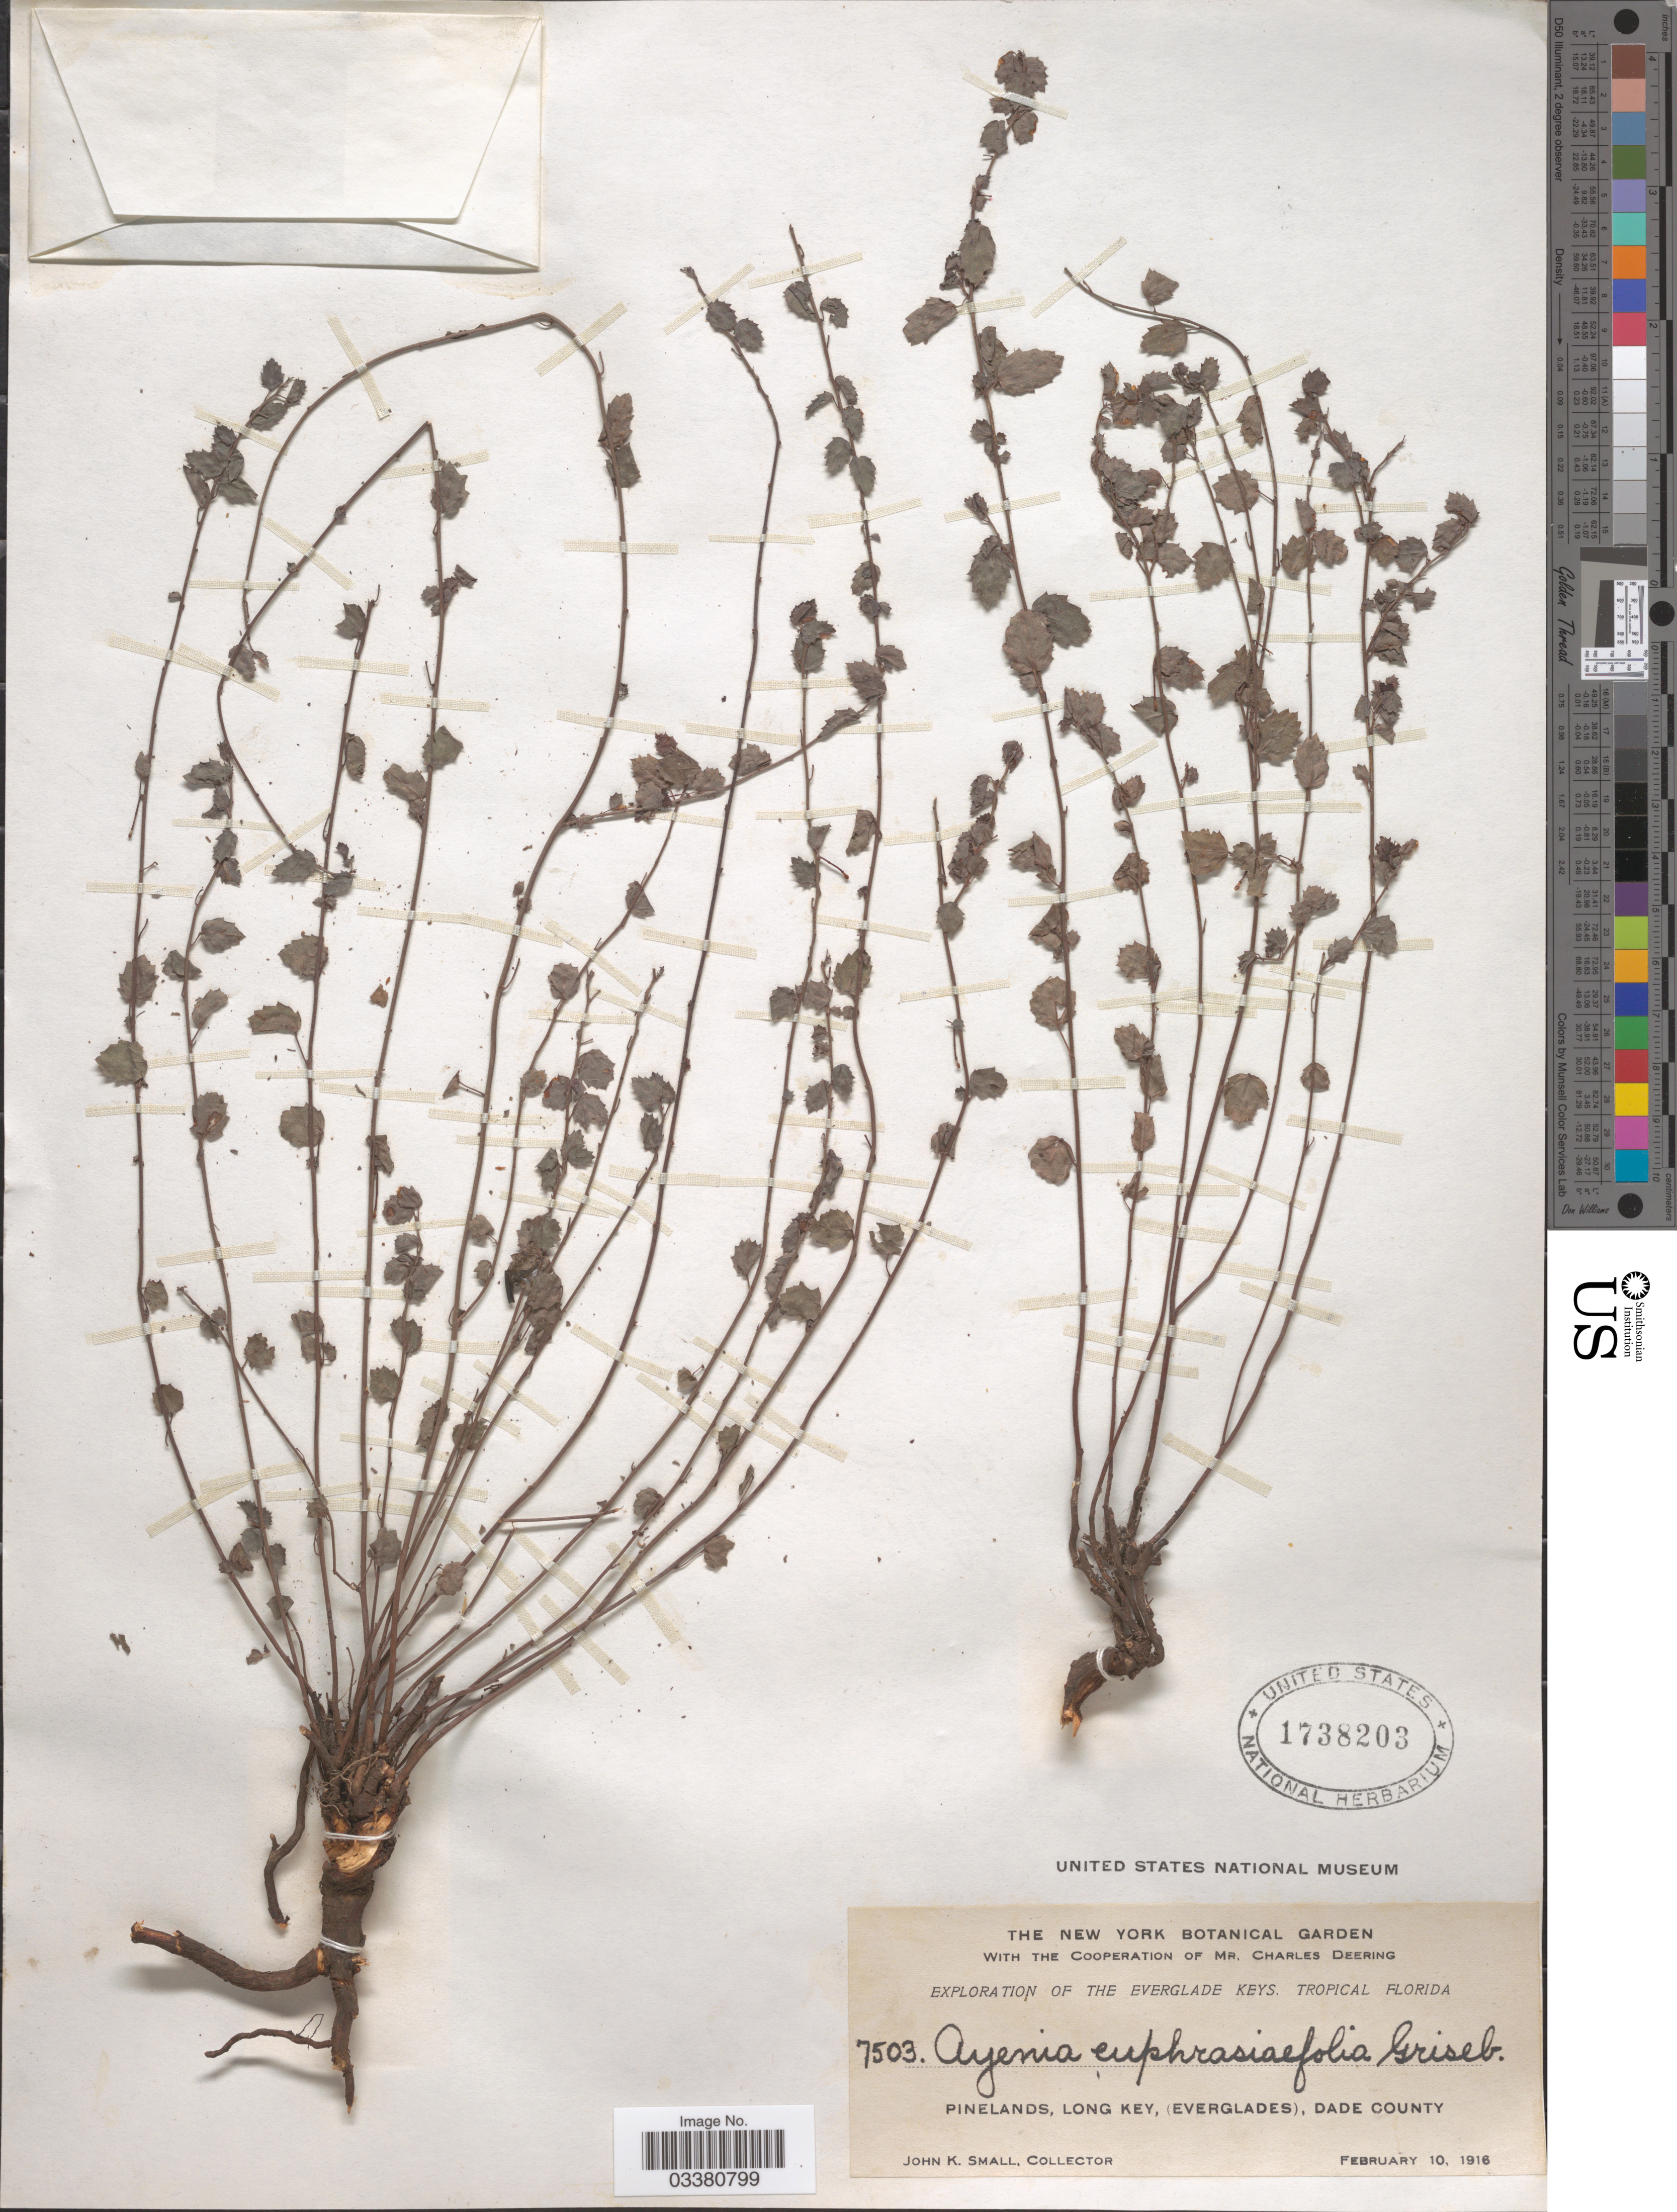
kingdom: Plantae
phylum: Tracheophyta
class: Magnoliopsida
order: Malvales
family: Malvaceae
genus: Ayenia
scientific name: Ayenia euphrasiifolia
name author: Griseb.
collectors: J. K. Small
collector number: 7503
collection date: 1916-02-10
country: United States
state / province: Florida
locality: The Everglade Keys. Tropical Florida. Pinelands, Long Key, (Everglades), Dade County.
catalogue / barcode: US 1738203